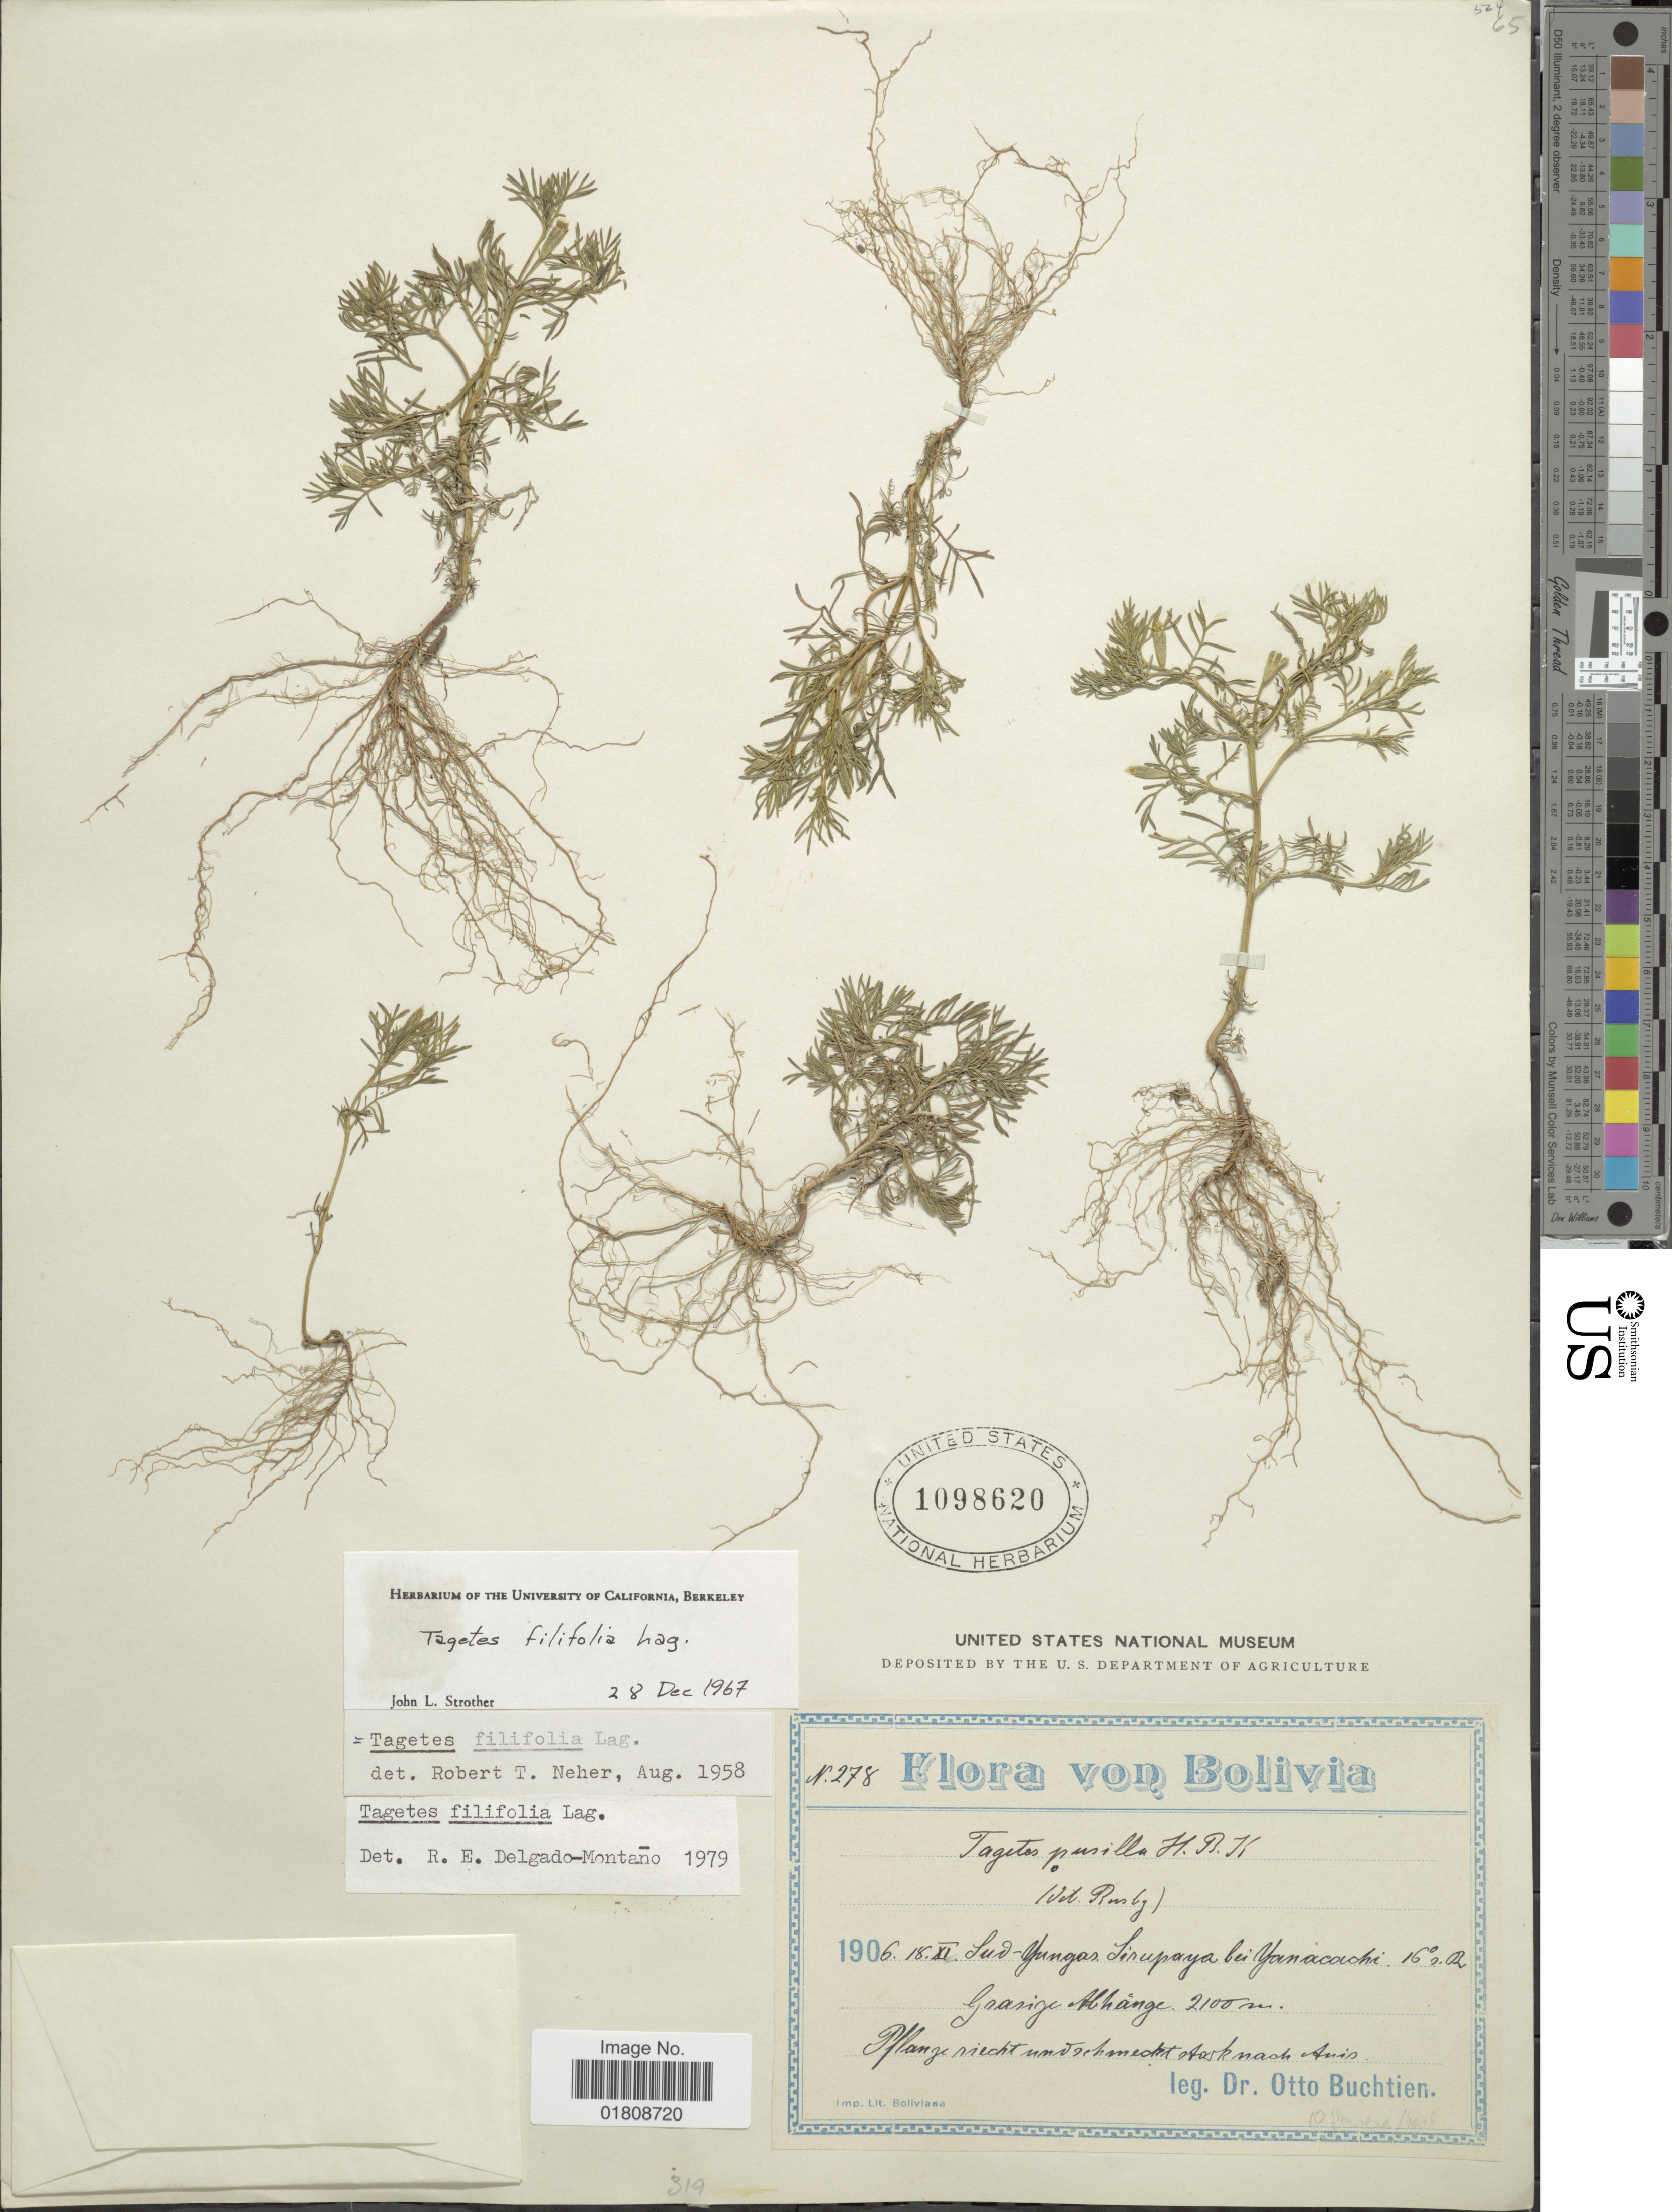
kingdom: Plantae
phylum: Tracheophyta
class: Magnoliopsida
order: Asterales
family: Asteraceae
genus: Tagetes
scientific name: Tagetes filifolia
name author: Lag.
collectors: O. Buchtien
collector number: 278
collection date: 1906-11-18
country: Bolivia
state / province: La Paz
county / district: Sud Yungas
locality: Sirupaya bei Yanacachi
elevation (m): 2100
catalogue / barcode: US 1098620